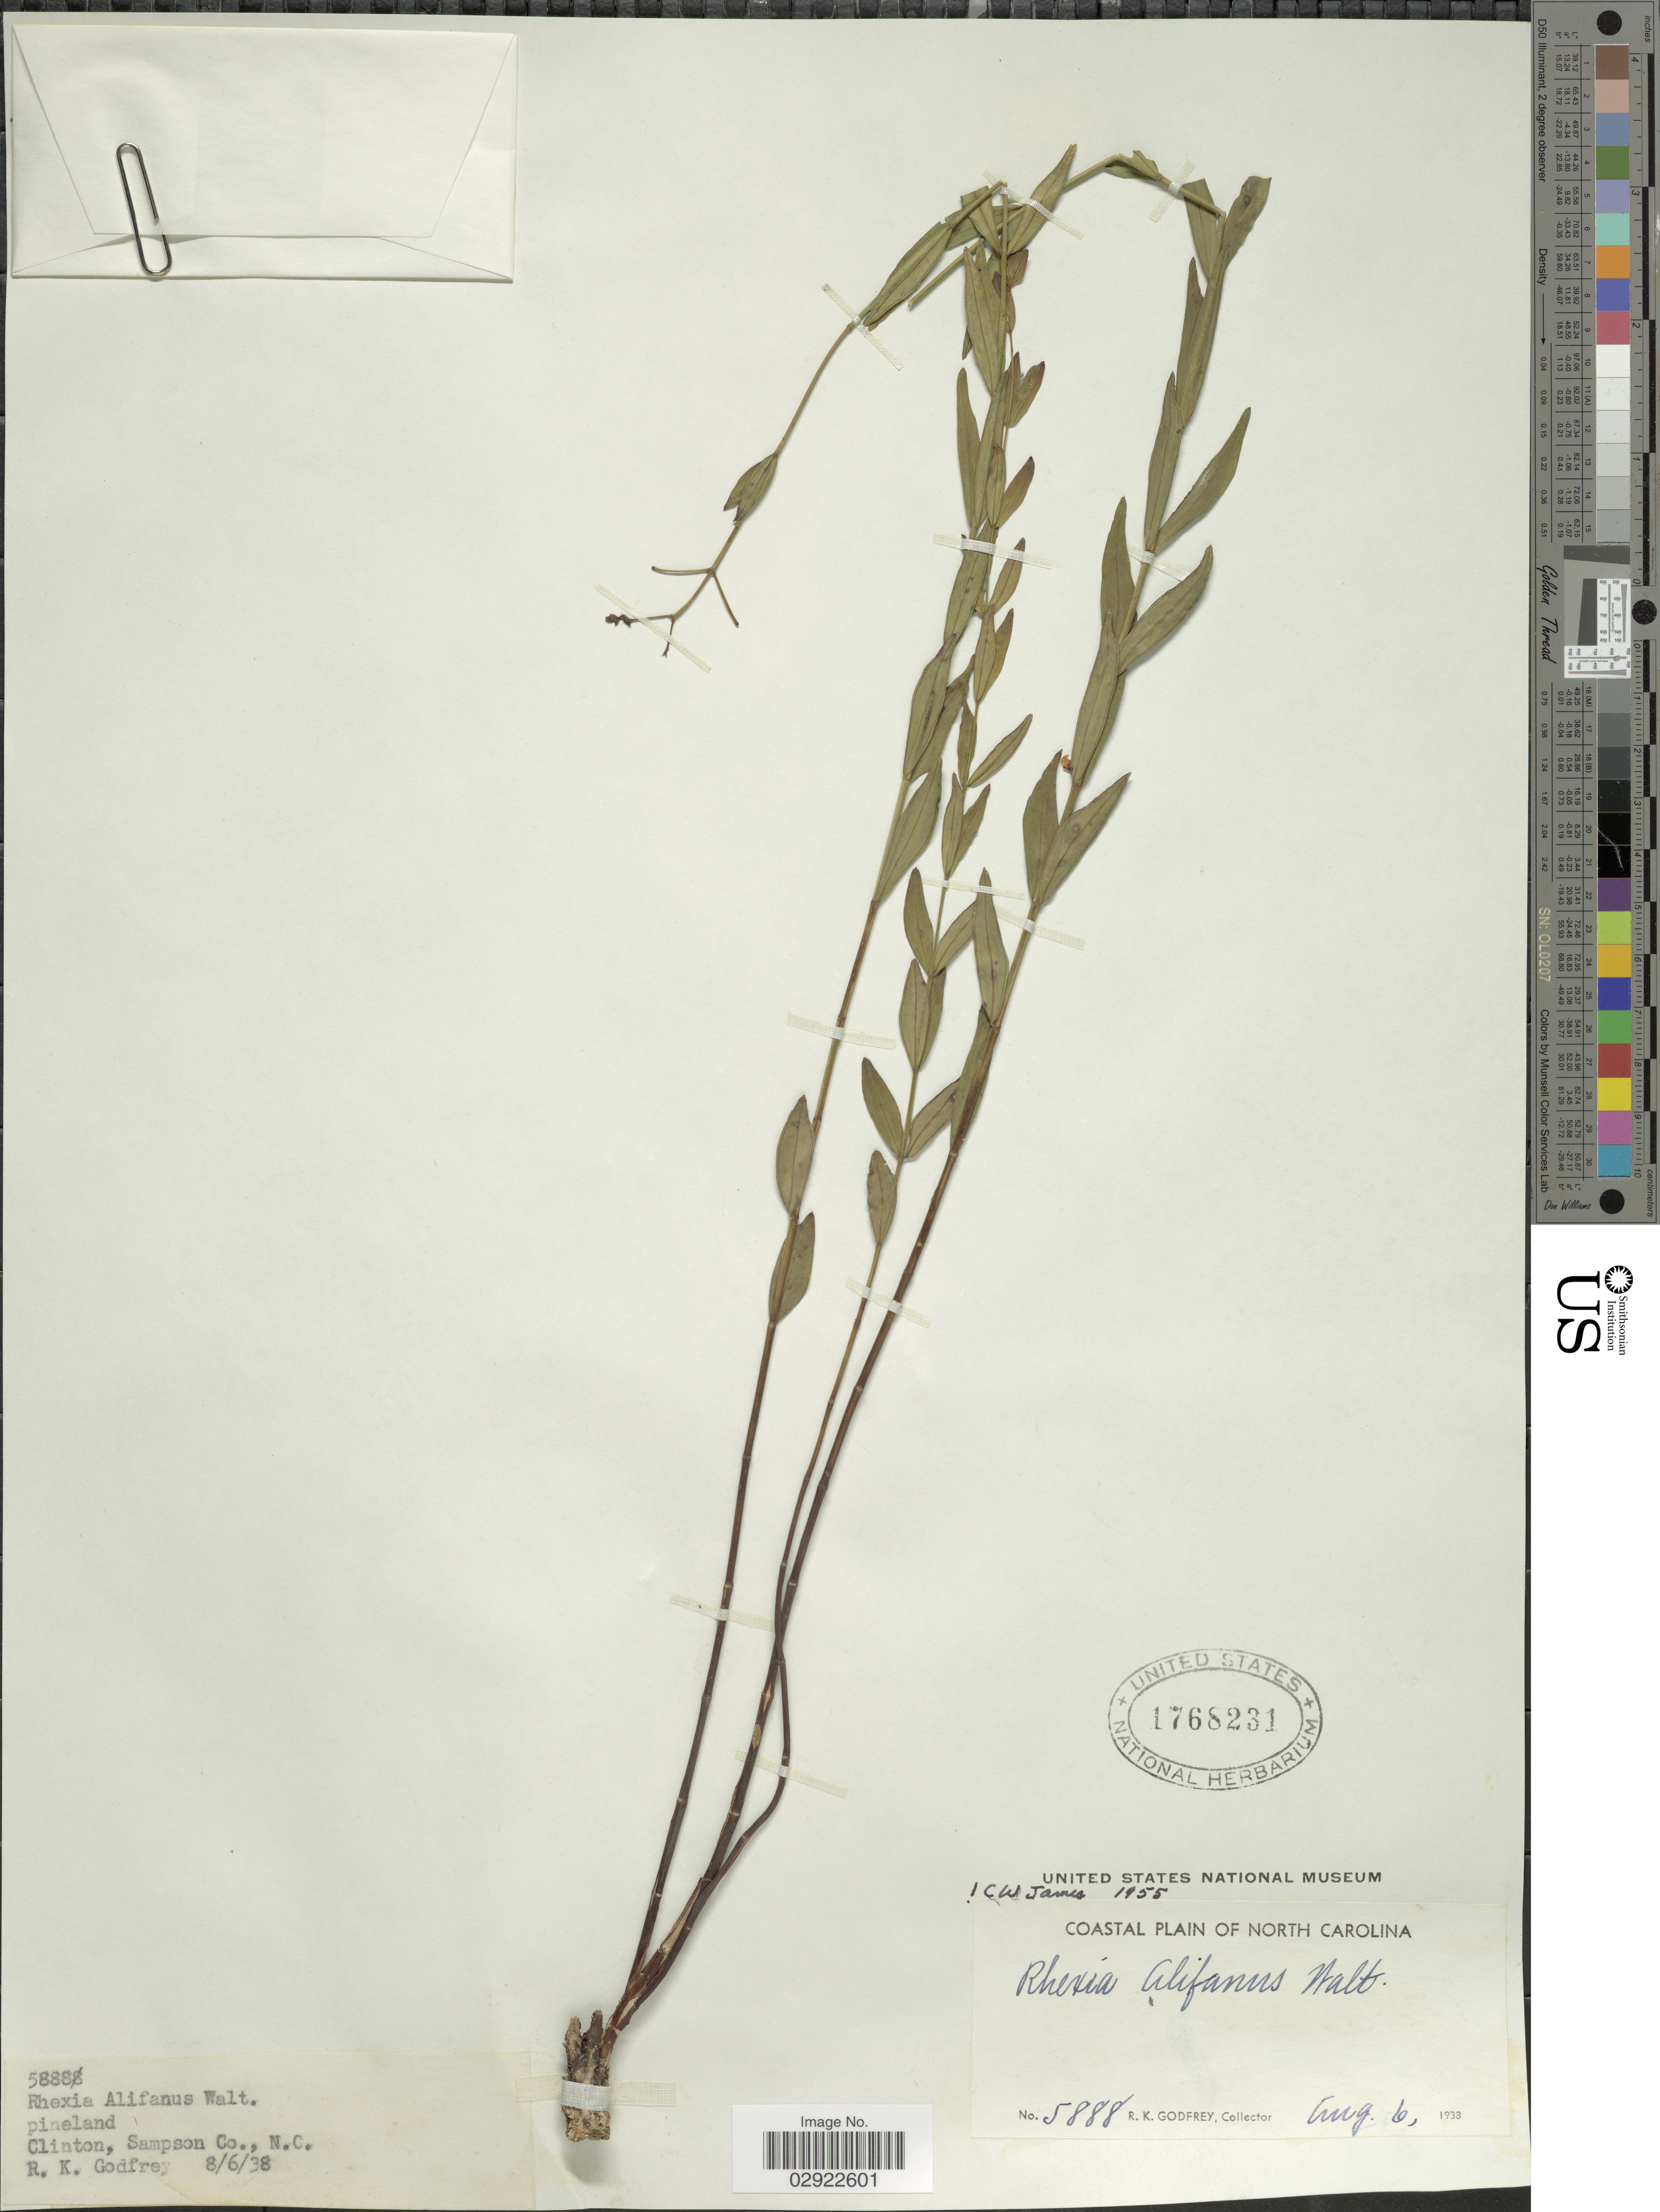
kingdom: Plantae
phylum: Tracheophyta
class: Magnoliopsida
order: Myrtales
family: Melastomataceae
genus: Rhexia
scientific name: Rhexia alifanus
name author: Walter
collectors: R. K. Godfrey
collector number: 5888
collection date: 1938-08-06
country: United States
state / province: North Carolina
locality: Coastal Plain of North Carolina. Clinton, Sampson Co.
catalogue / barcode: US 1768231